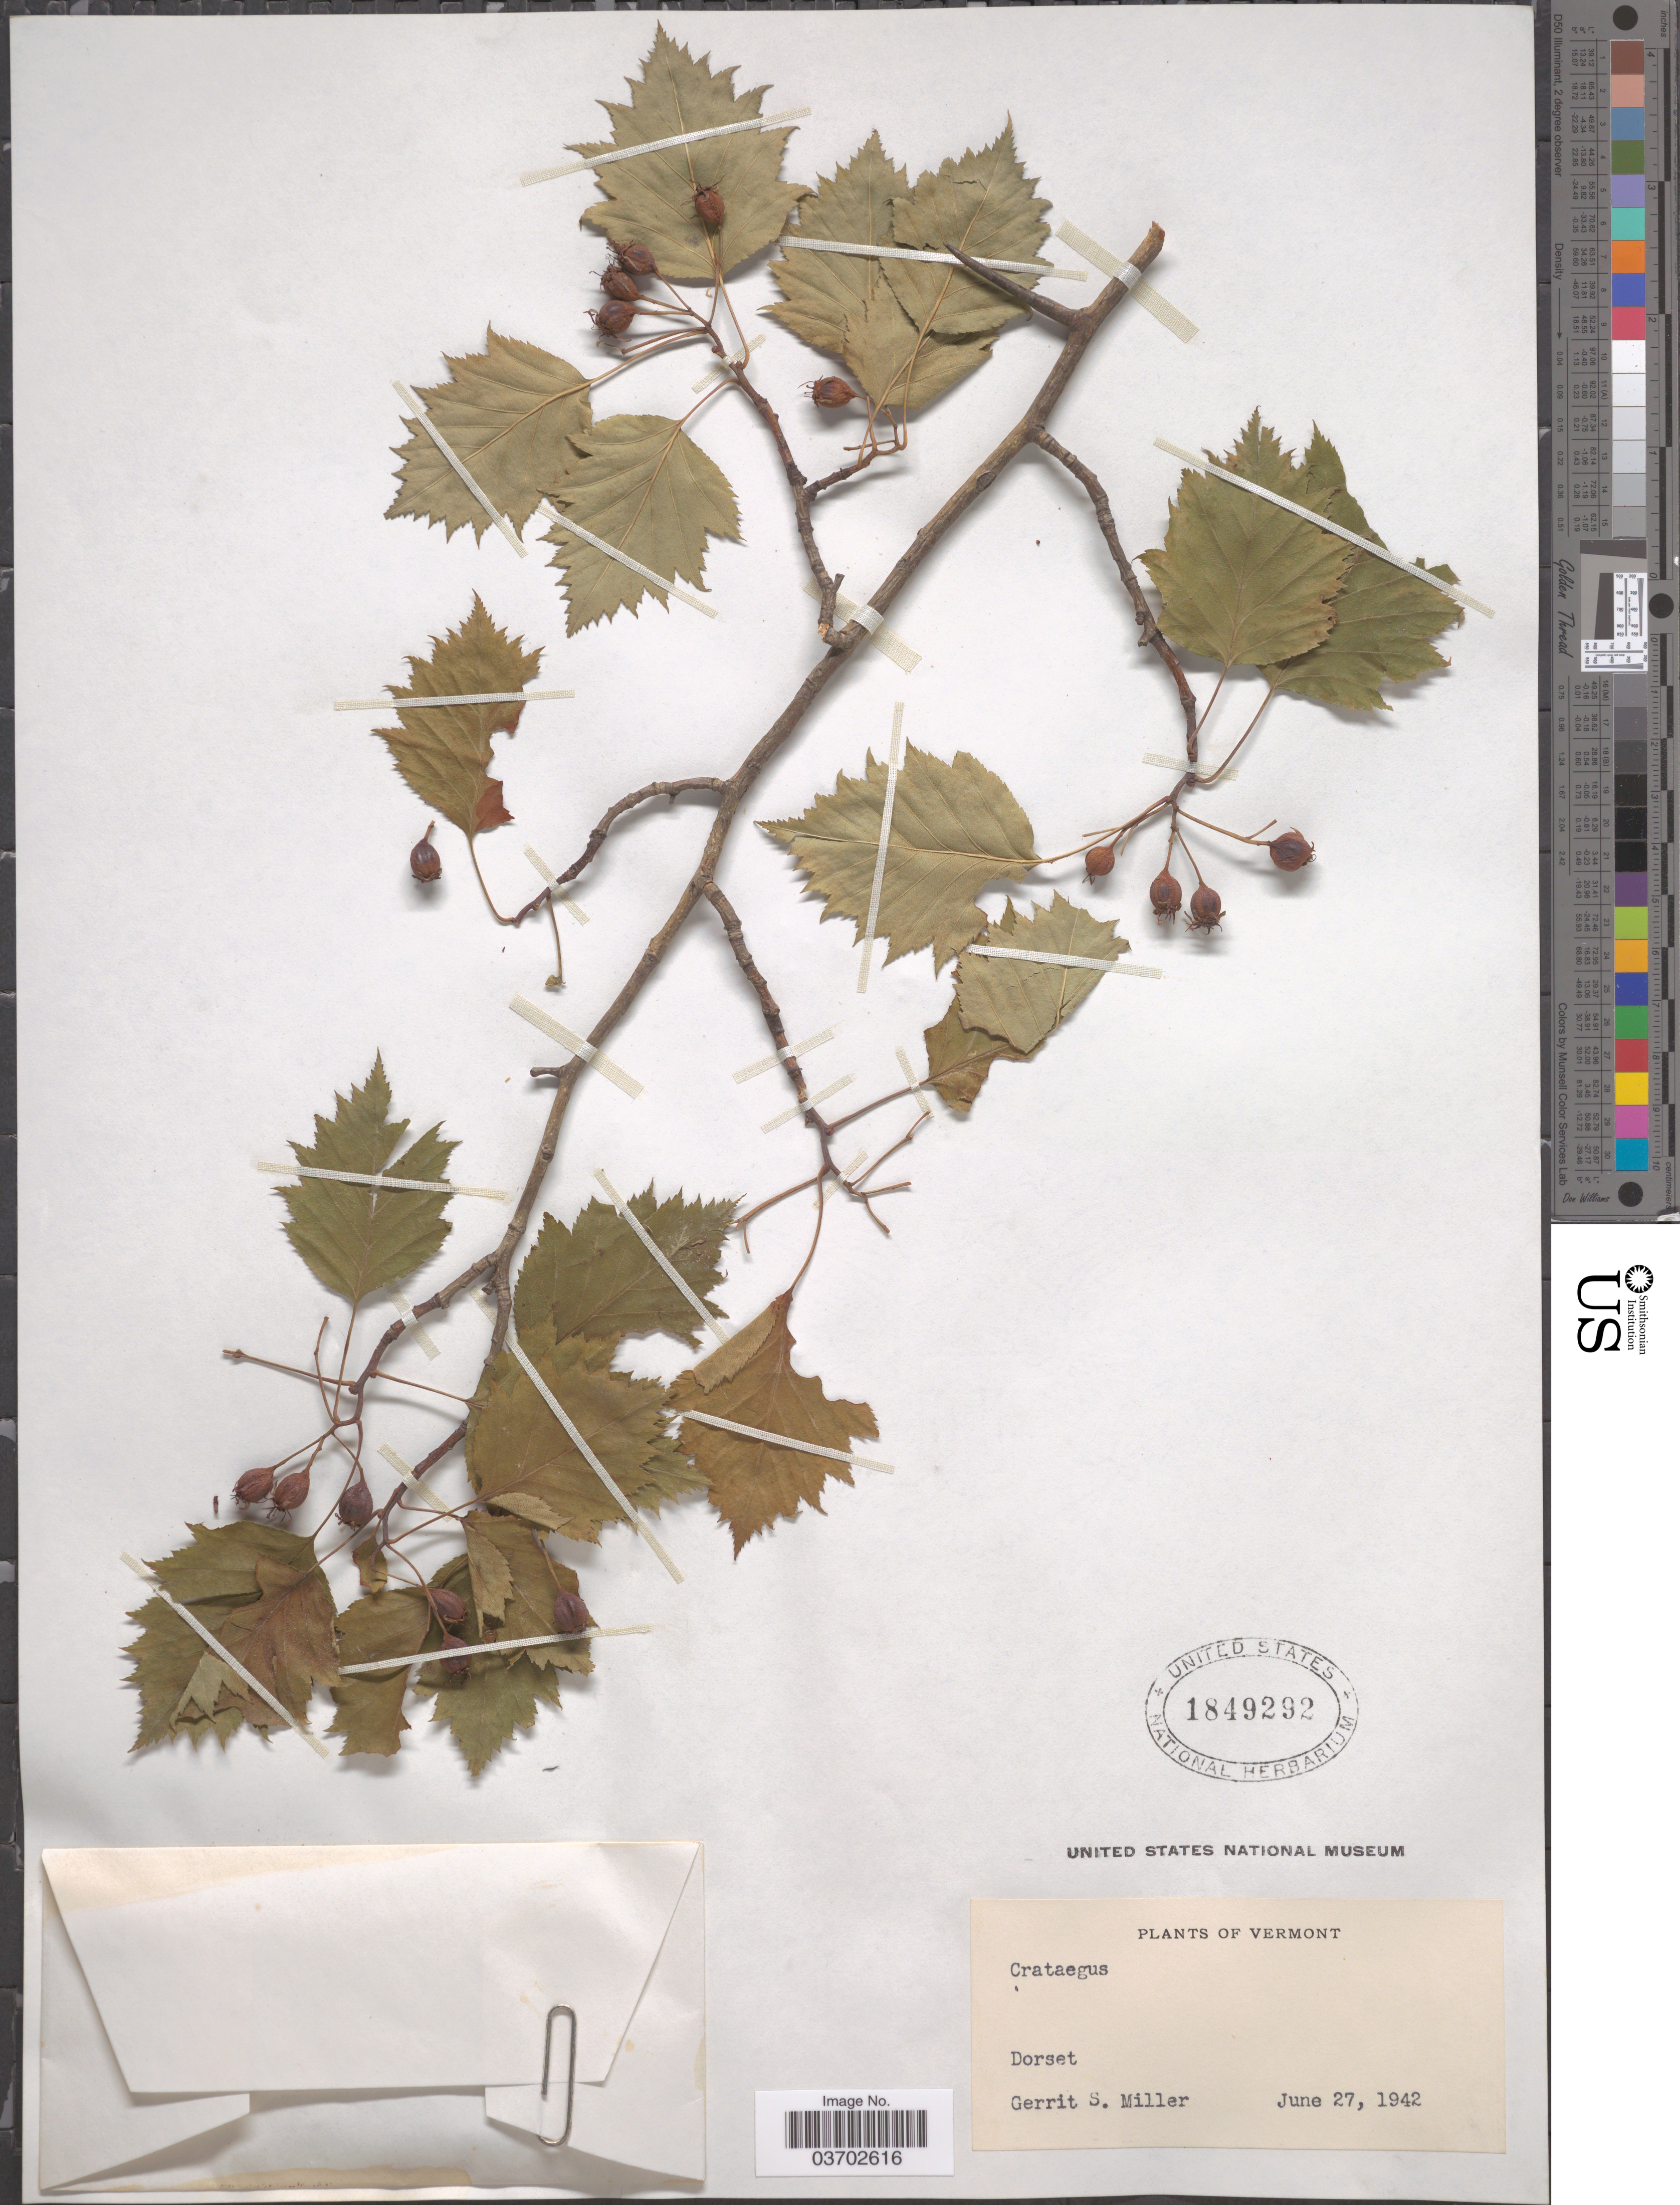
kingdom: Plantae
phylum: Tracheophyta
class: Magnoliopsida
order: Rosales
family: Rosaceae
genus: Crataegus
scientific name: Crataegus sp.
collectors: G. S. Miller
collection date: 1942-06-27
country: United States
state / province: Vermont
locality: Dorset.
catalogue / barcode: US 1849292